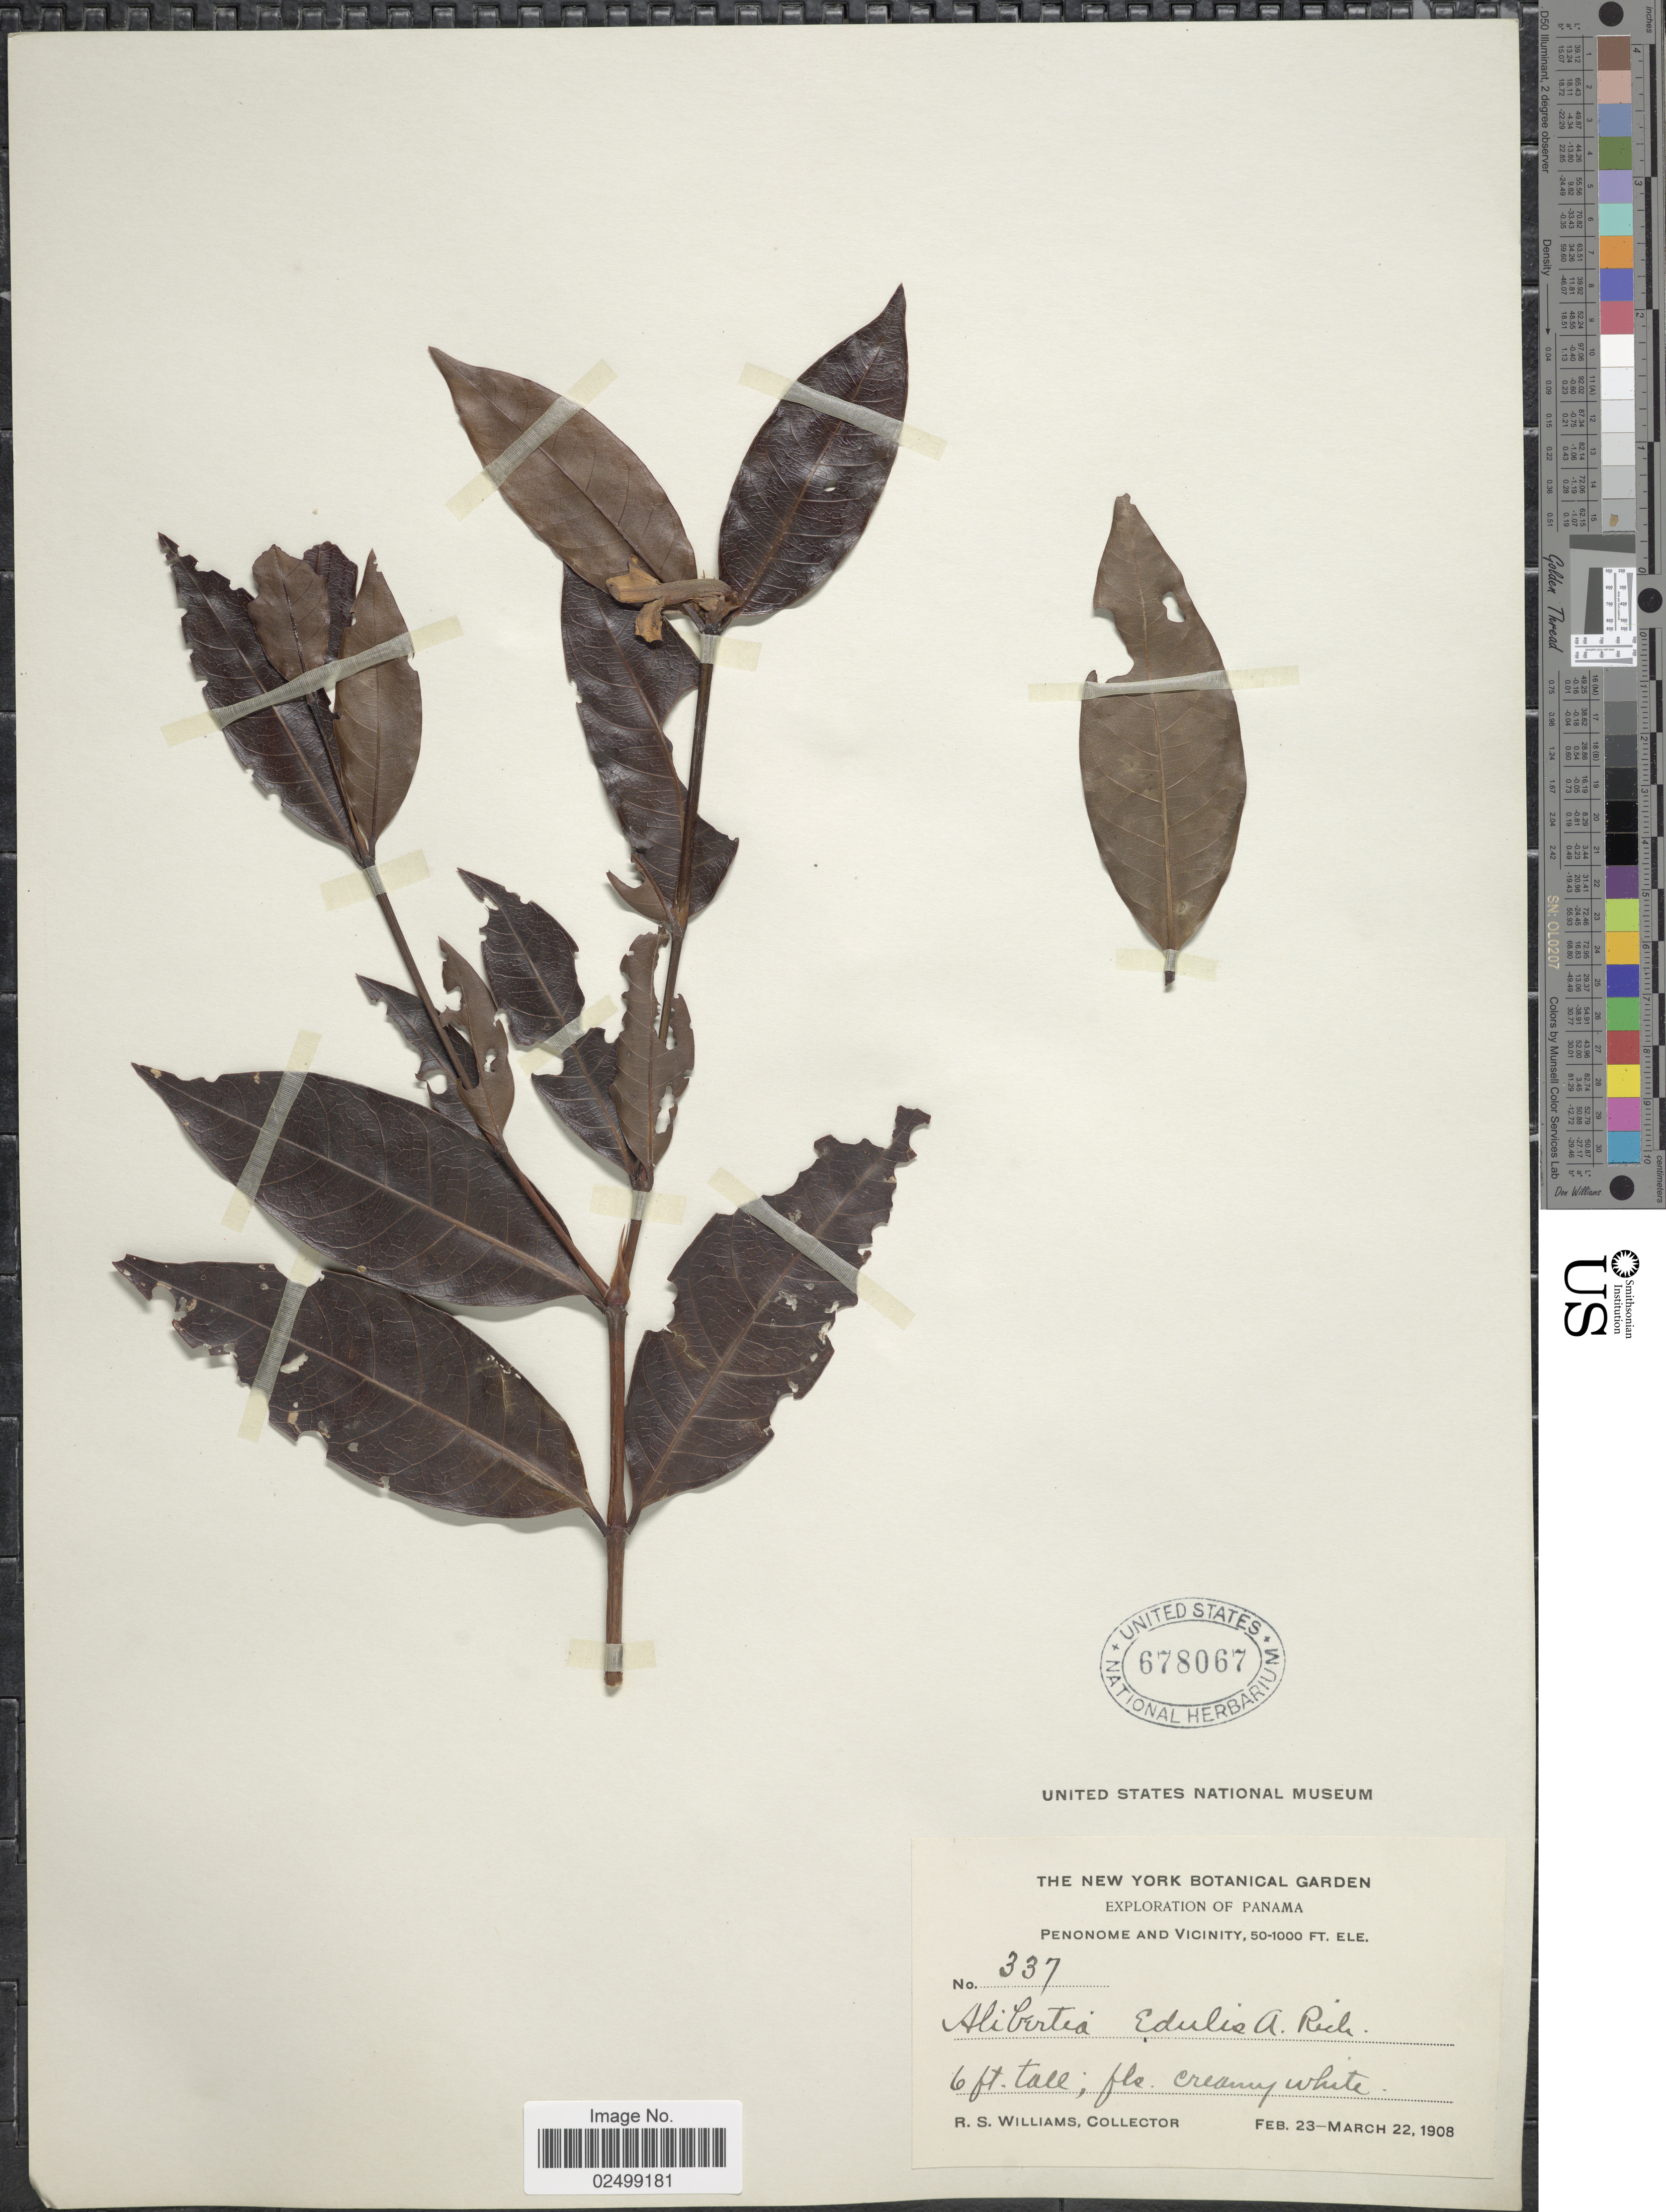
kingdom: Plantae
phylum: Tracheophyta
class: Magnoliopsida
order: Gentianales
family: Rubiaceae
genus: Alibertia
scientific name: Alibertia edulis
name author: (Rich.) A. Rich. ex DC.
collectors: R. S. Williams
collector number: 337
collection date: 1908-02-23/1908-03-22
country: Panama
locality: Penonome and Vicinity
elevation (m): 15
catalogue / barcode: US 678067